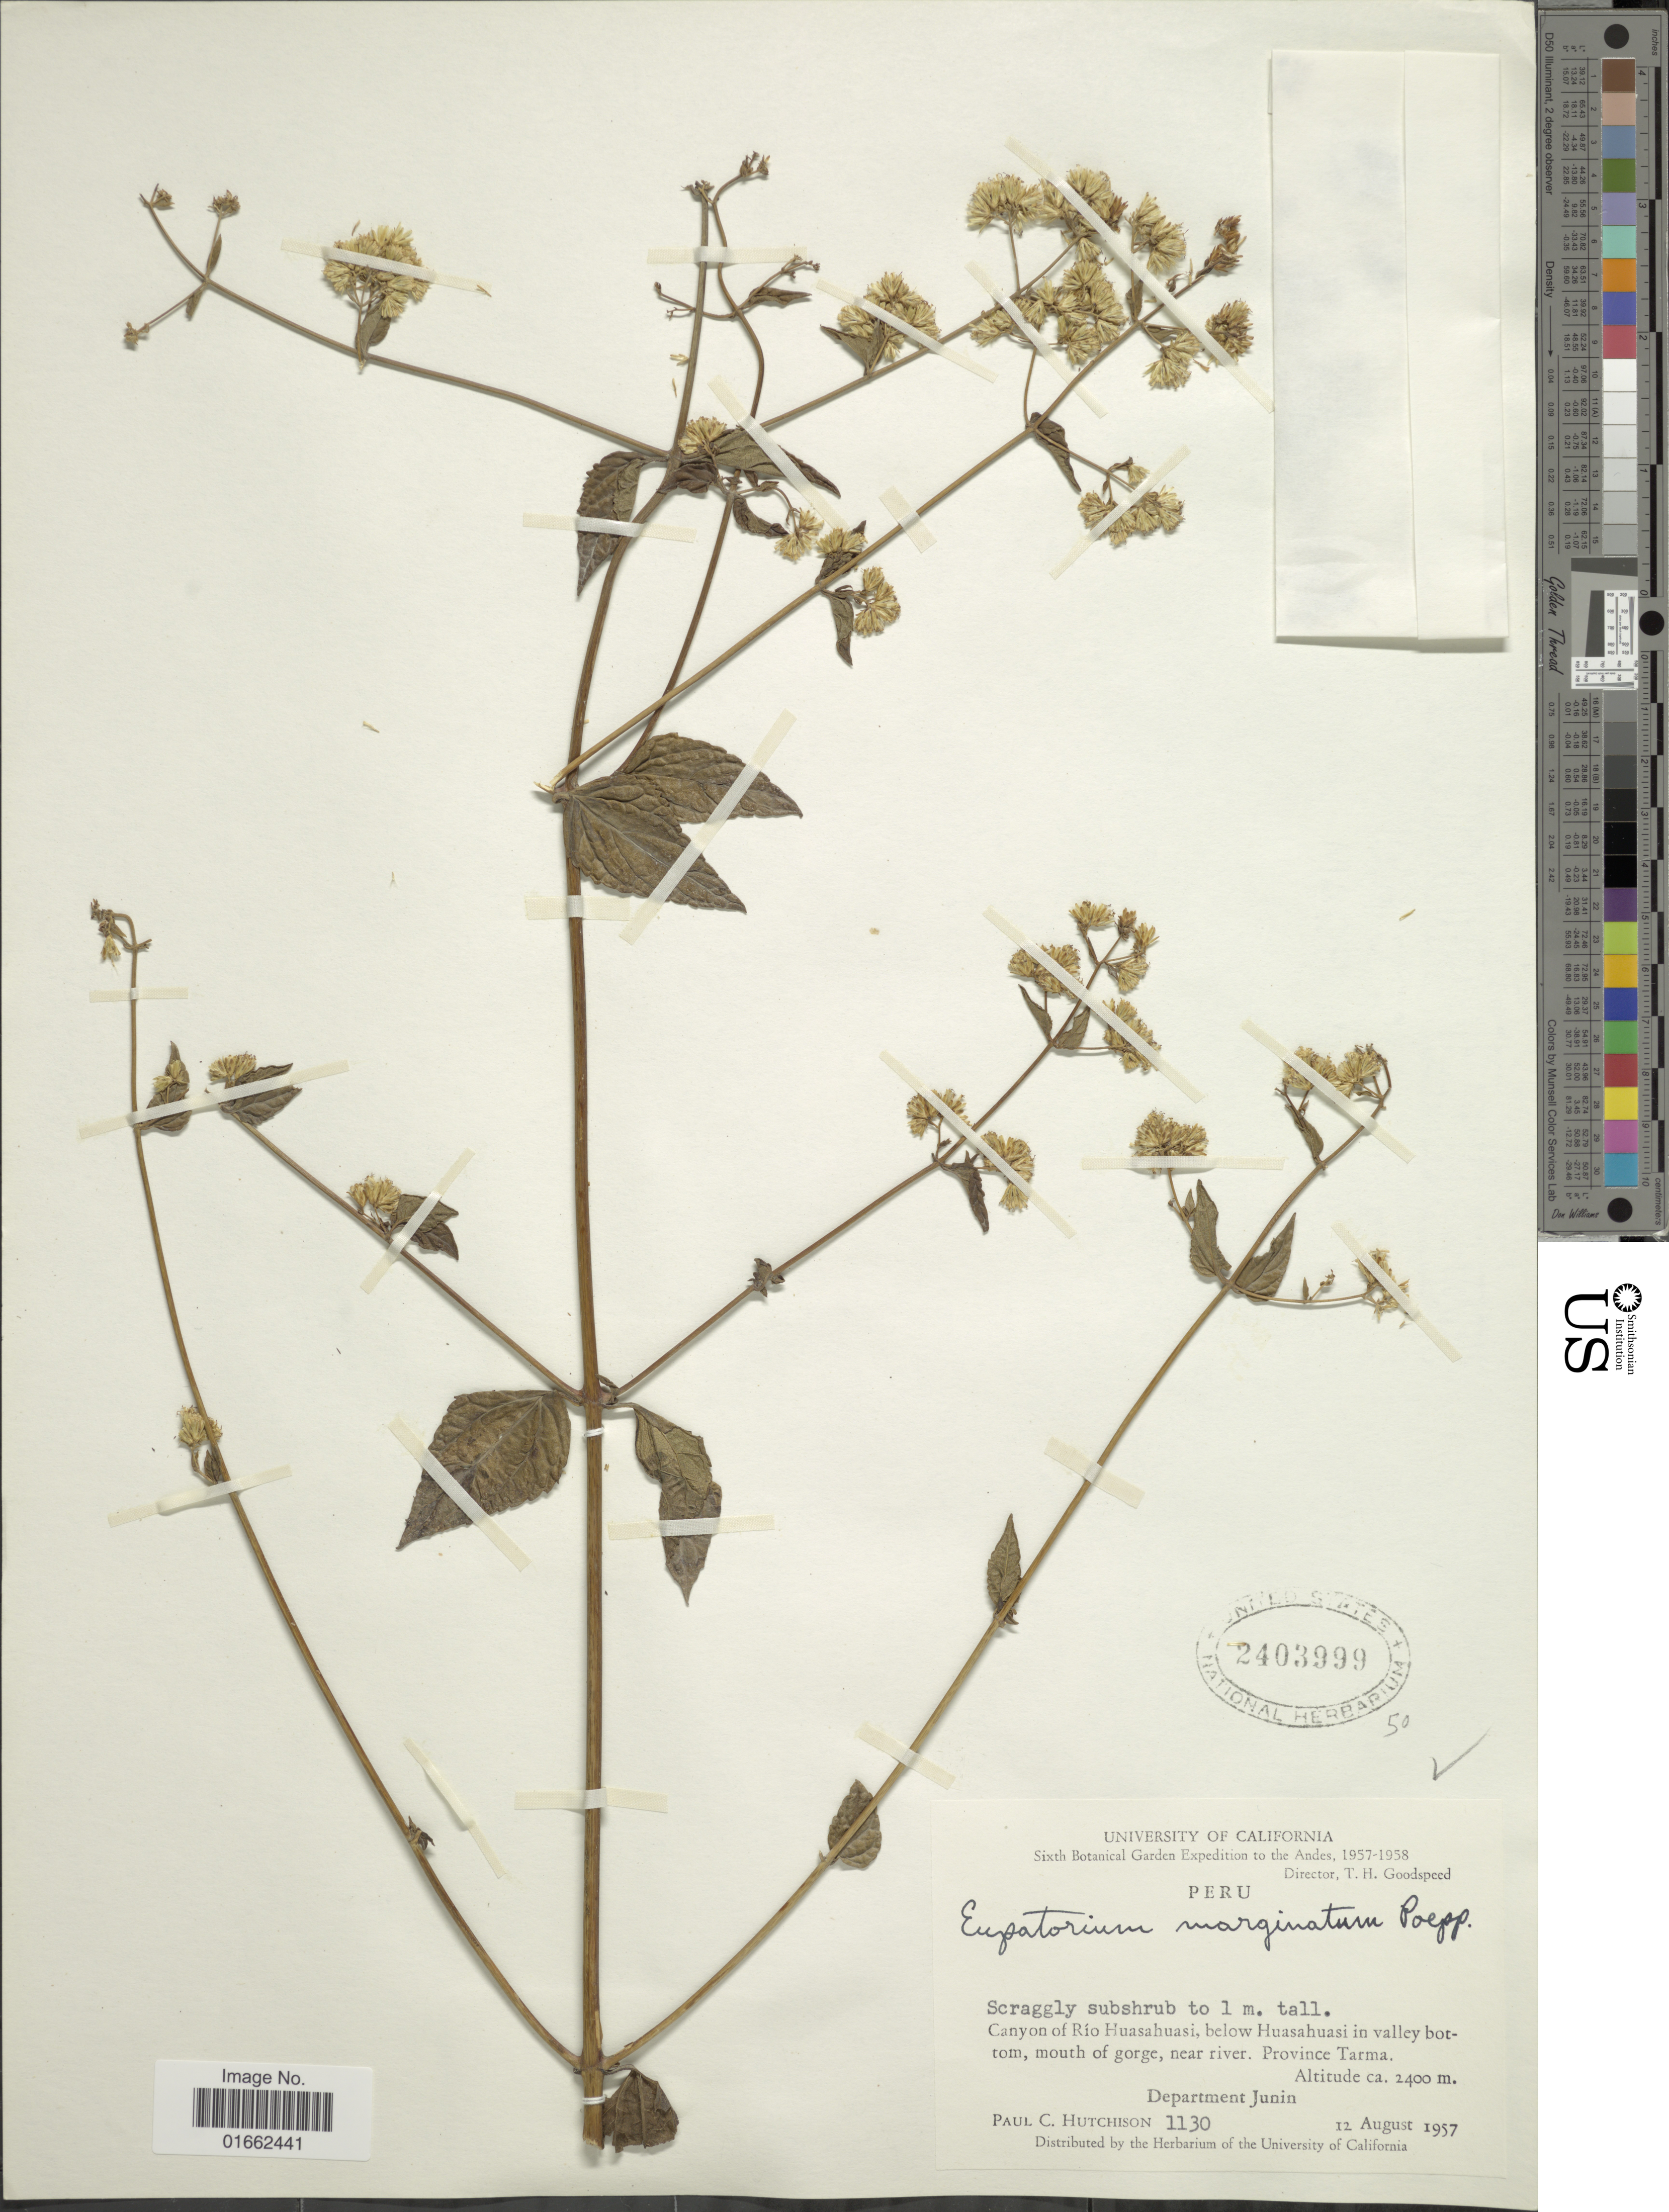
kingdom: Plantae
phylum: Tracheophyta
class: Magnoliopsida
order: Asterales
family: Asteraceae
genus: Fleischmannia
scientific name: Fleischmannia marginata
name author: (Poepp. & Endl.) R.M. King & H. Rob.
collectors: P. C. Hutchison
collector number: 1130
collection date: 1957-08-12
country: Peru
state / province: Junín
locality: Canyon of Río Huasahuasi, below Huasahuasi in valley bottom, mouth of gorge, near river. Province Tarma. Department Junin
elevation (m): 2400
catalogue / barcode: US 2403999